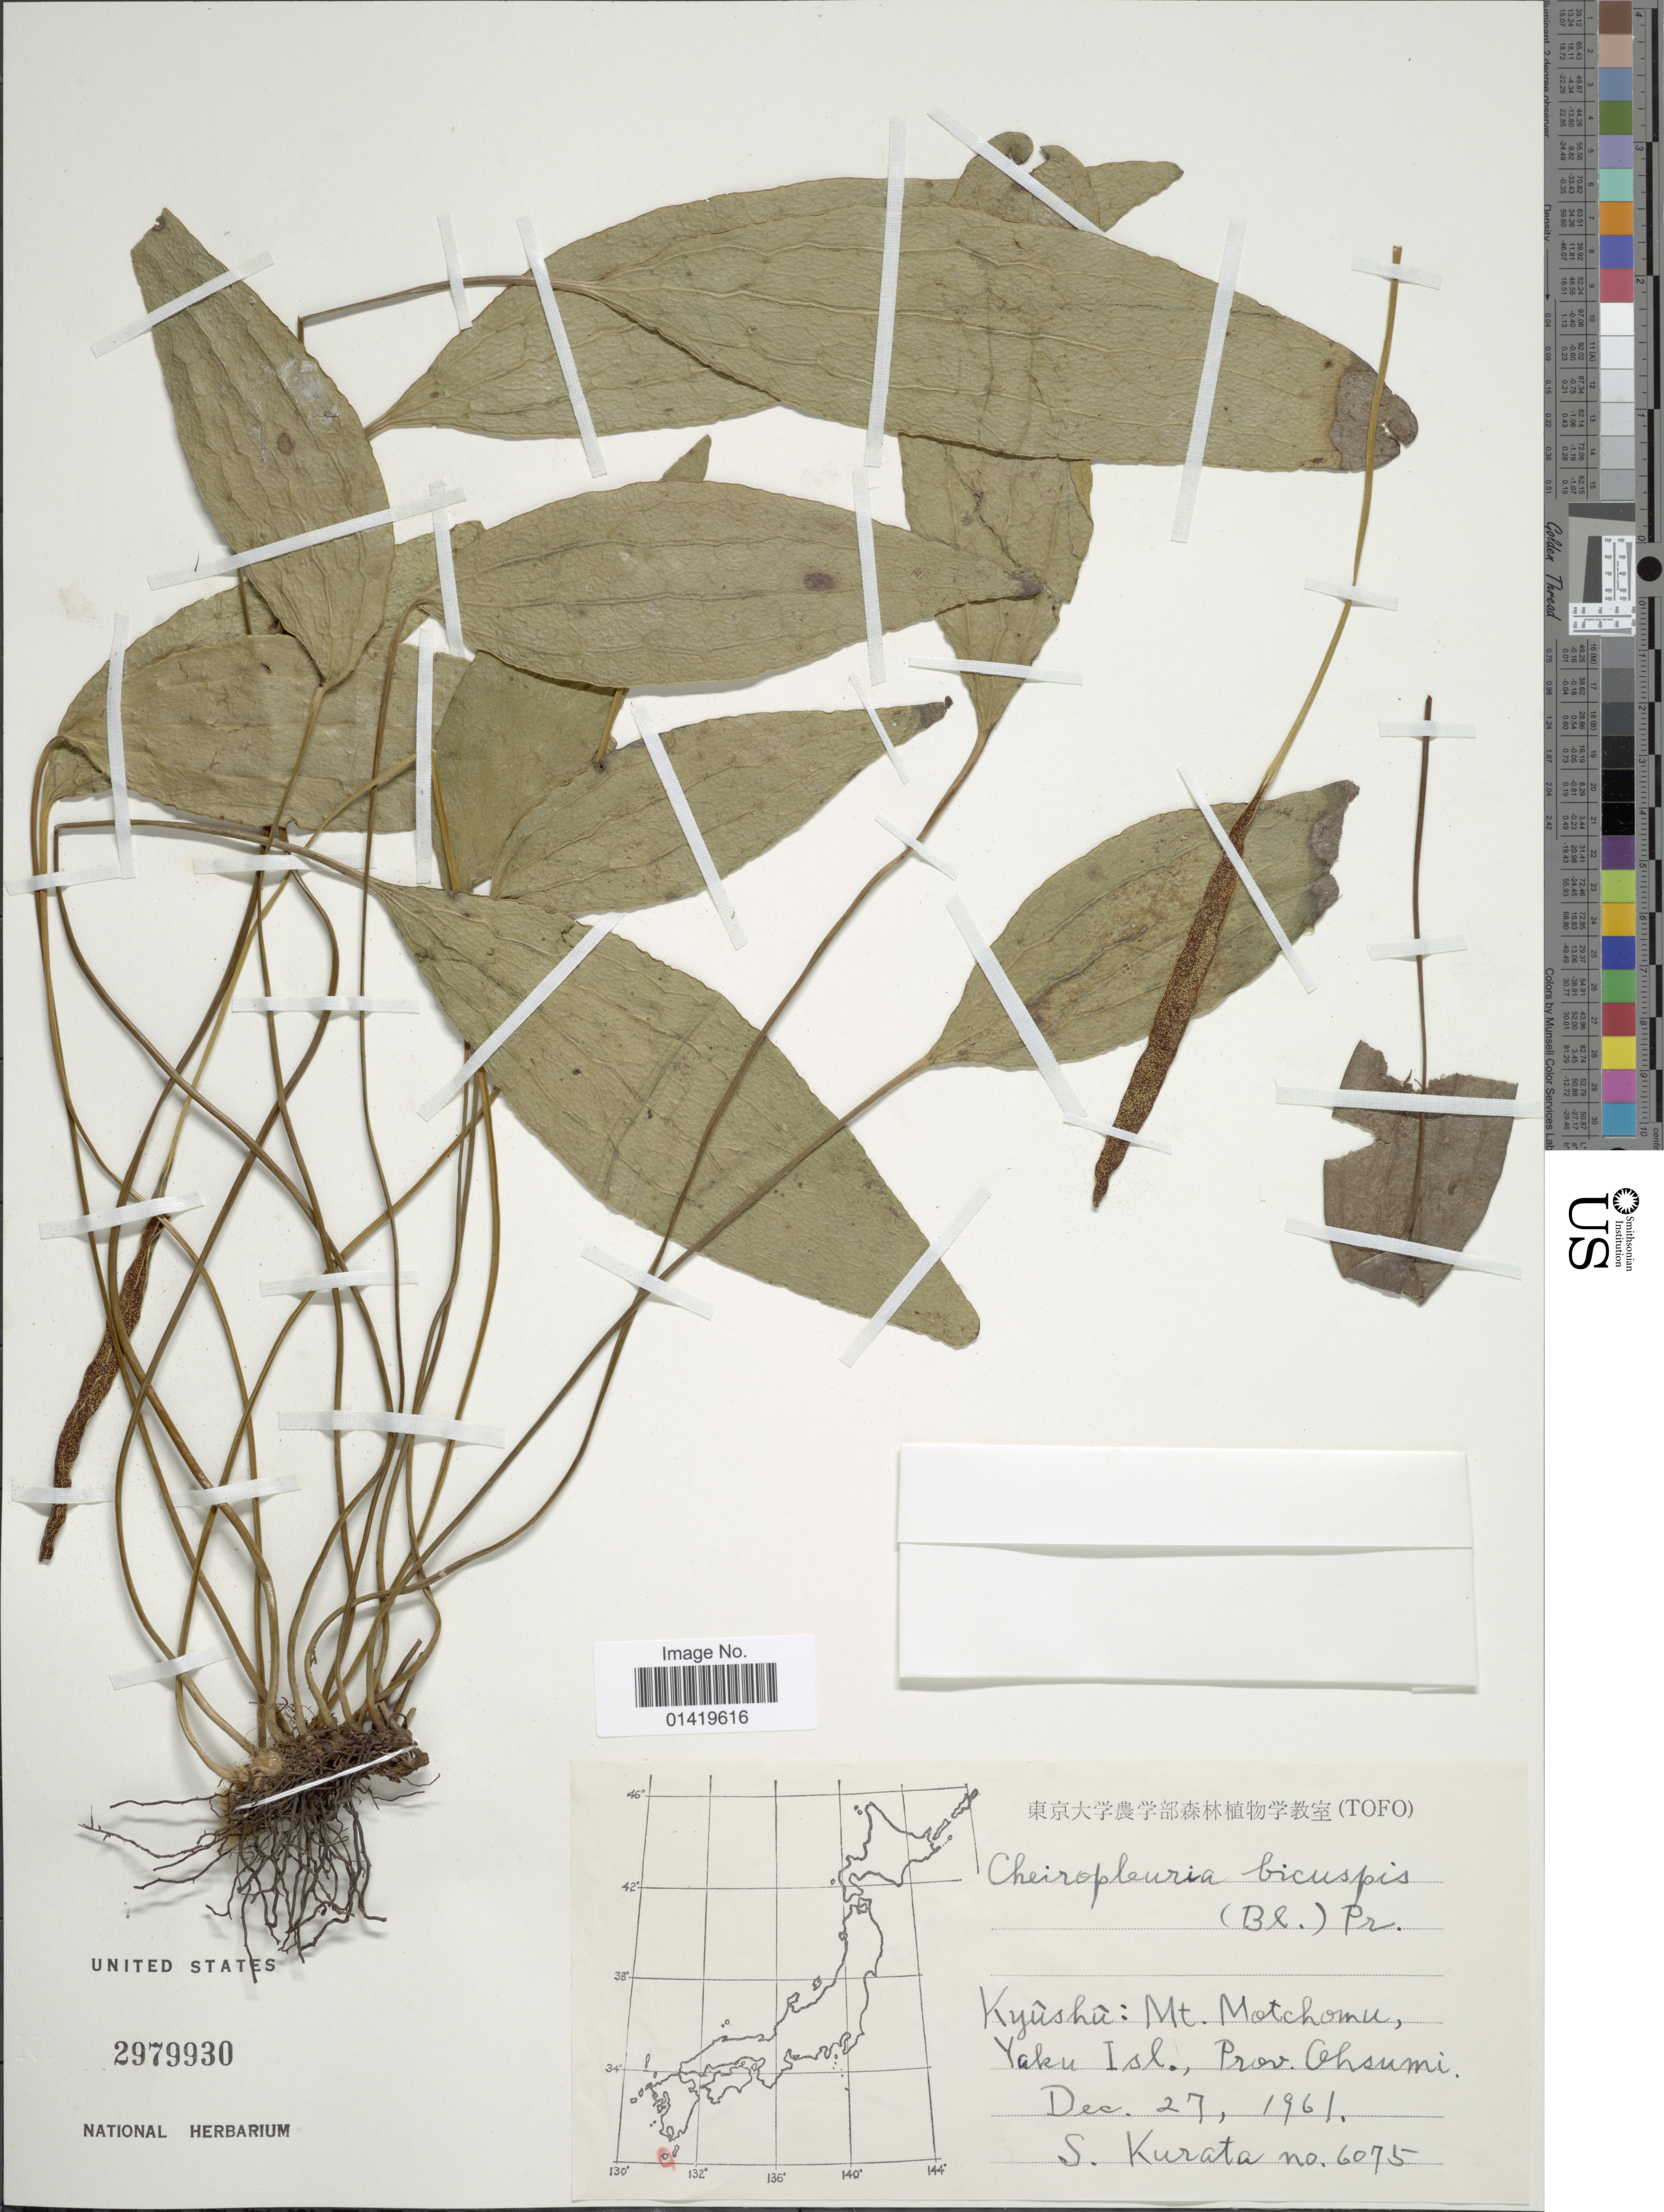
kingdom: Plantae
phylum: Tracheophyta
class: Polypodiopsida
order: Gleicheniales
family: Dipteridaceae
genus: Cheiropleuria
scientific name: Cheiropleuria bicuspis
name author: (Blume) C. Presl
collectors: Sa. Kurata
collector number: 6075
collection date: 1961-12-27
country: Japan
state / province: Kagosima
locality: Kyushu Mt Motchomu, Yaku Isl. prov. Ohsumi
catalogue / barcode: US 2979930